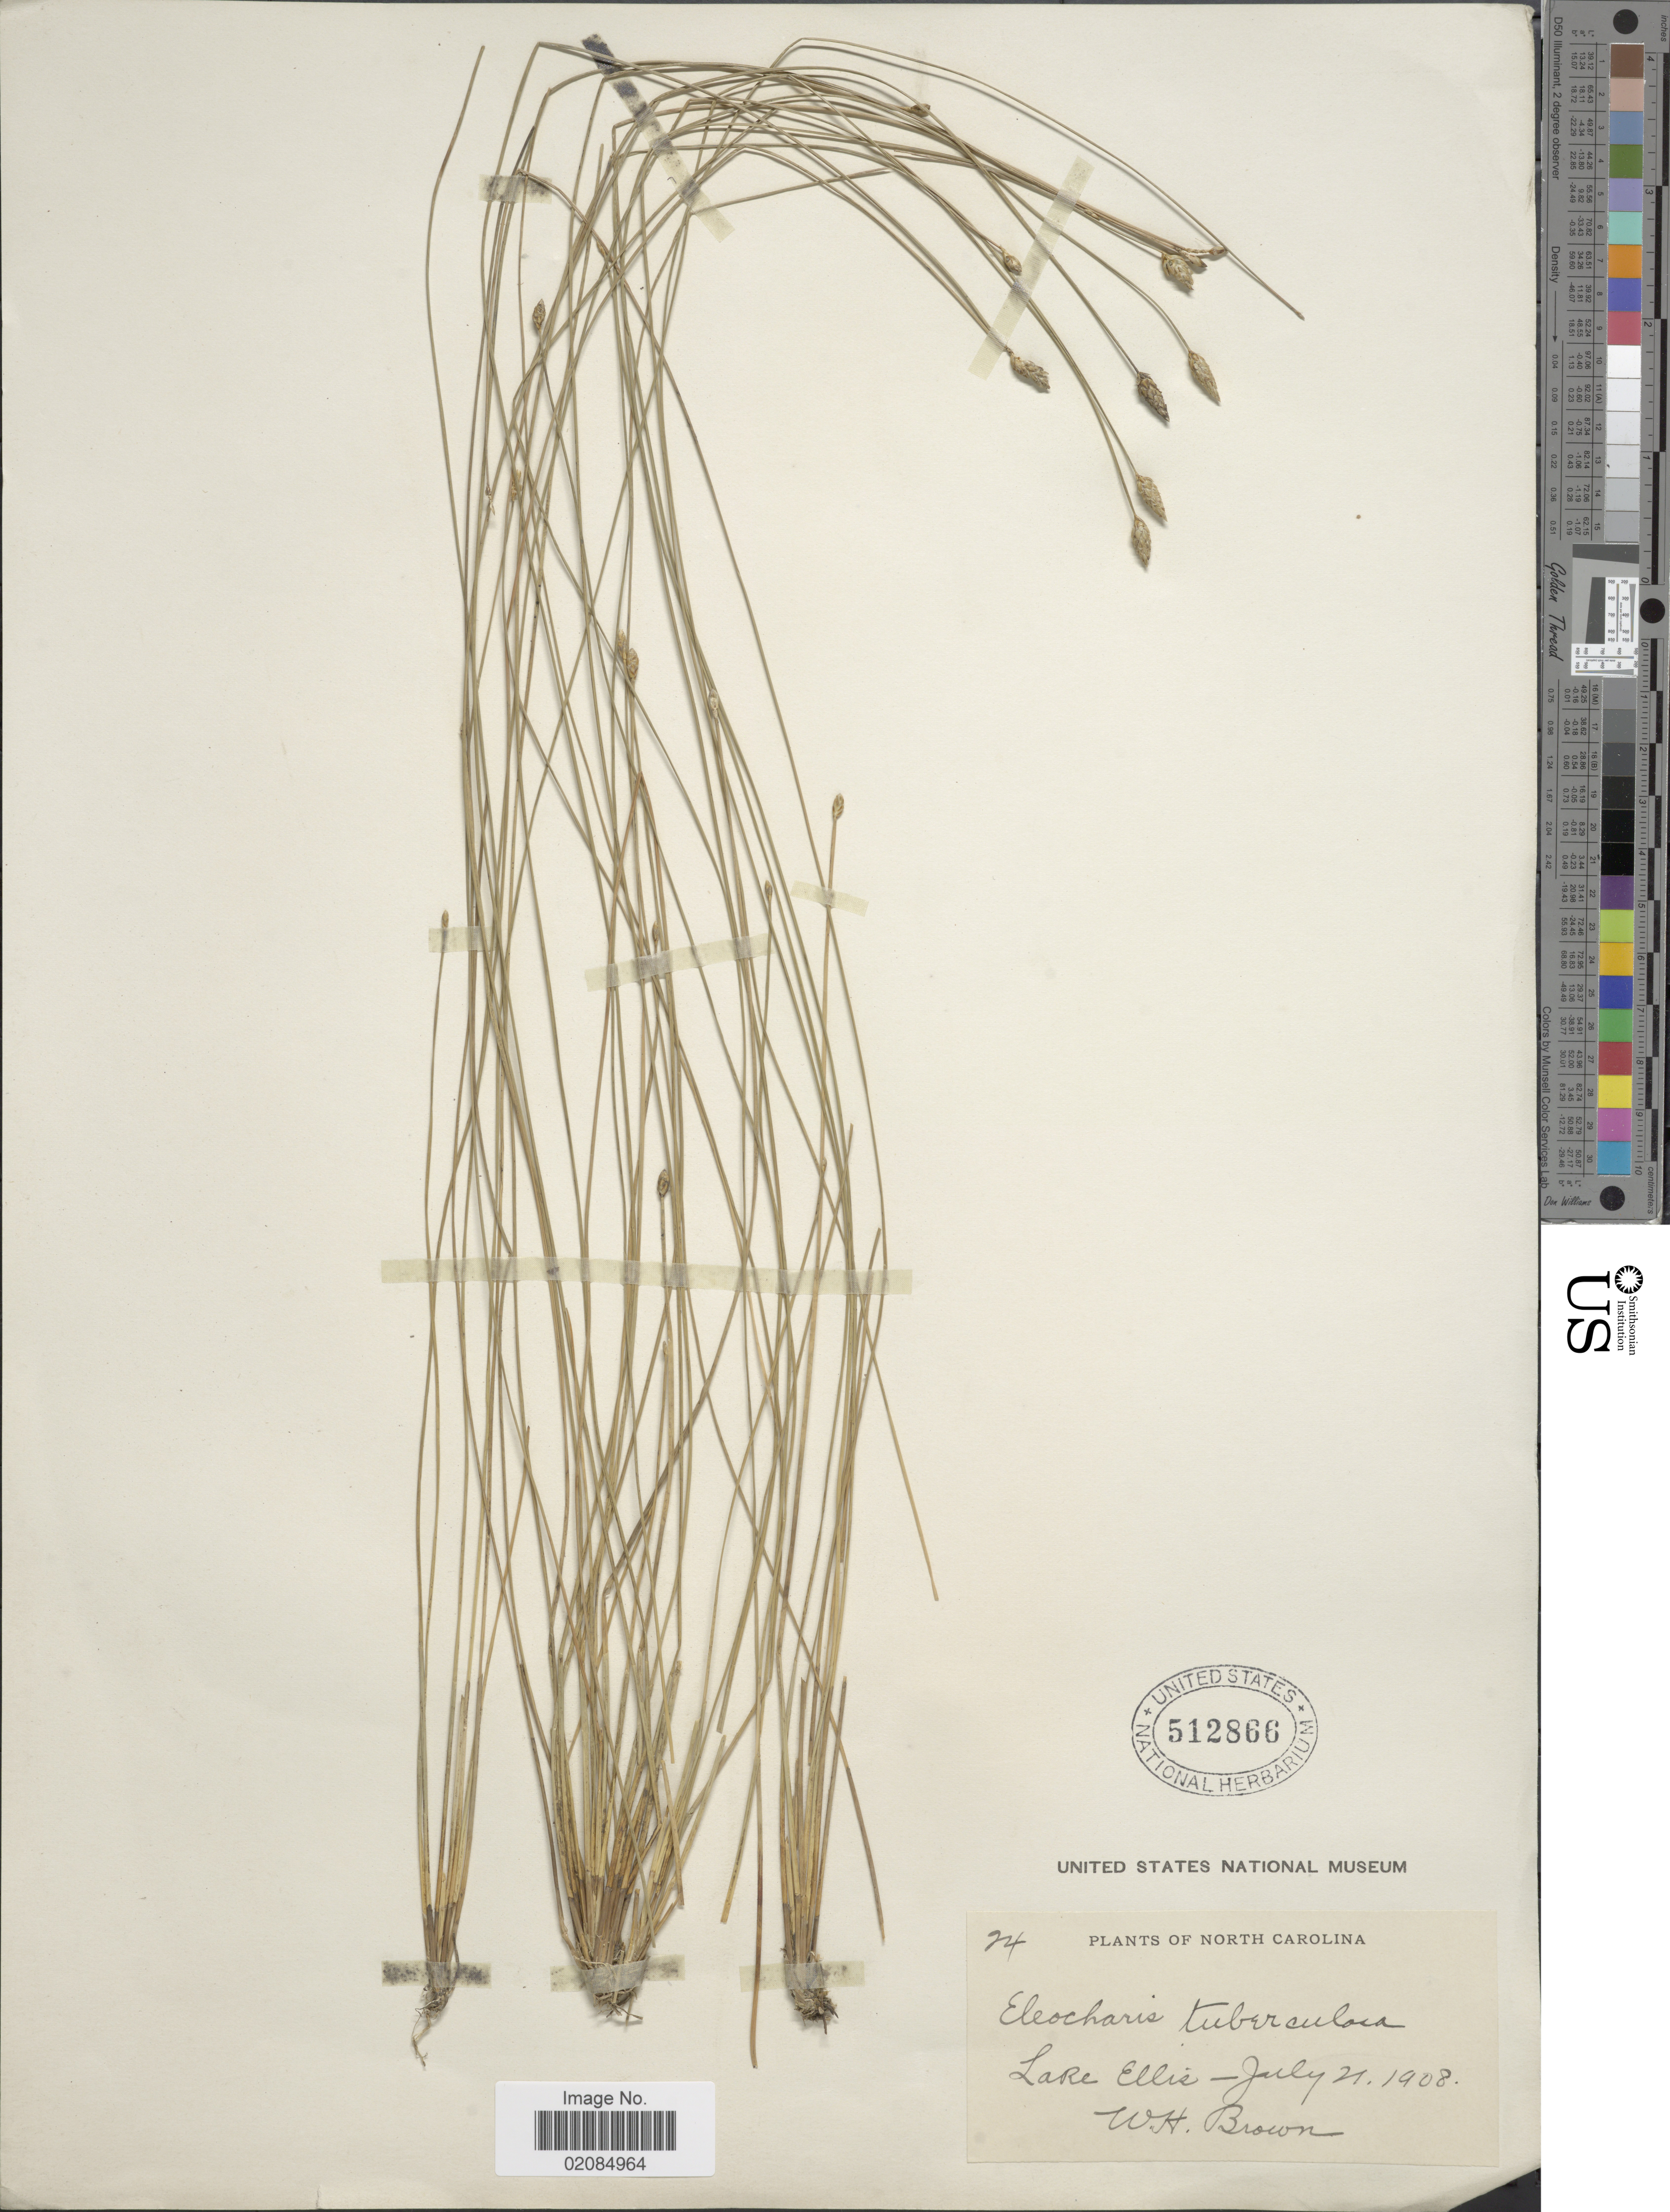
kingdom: Plantae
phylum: Tracheophyta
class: Liliopsida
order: Poales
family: Cyperaceae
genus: Eleocharis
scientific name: Eleocharis tuberculosa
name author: (Michx.) Roem. & Schult.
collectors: W. H. Brown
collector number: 24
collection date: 1908-07-21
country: United States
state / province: North Carolina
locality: Lake Ellis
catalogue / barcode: US 512866